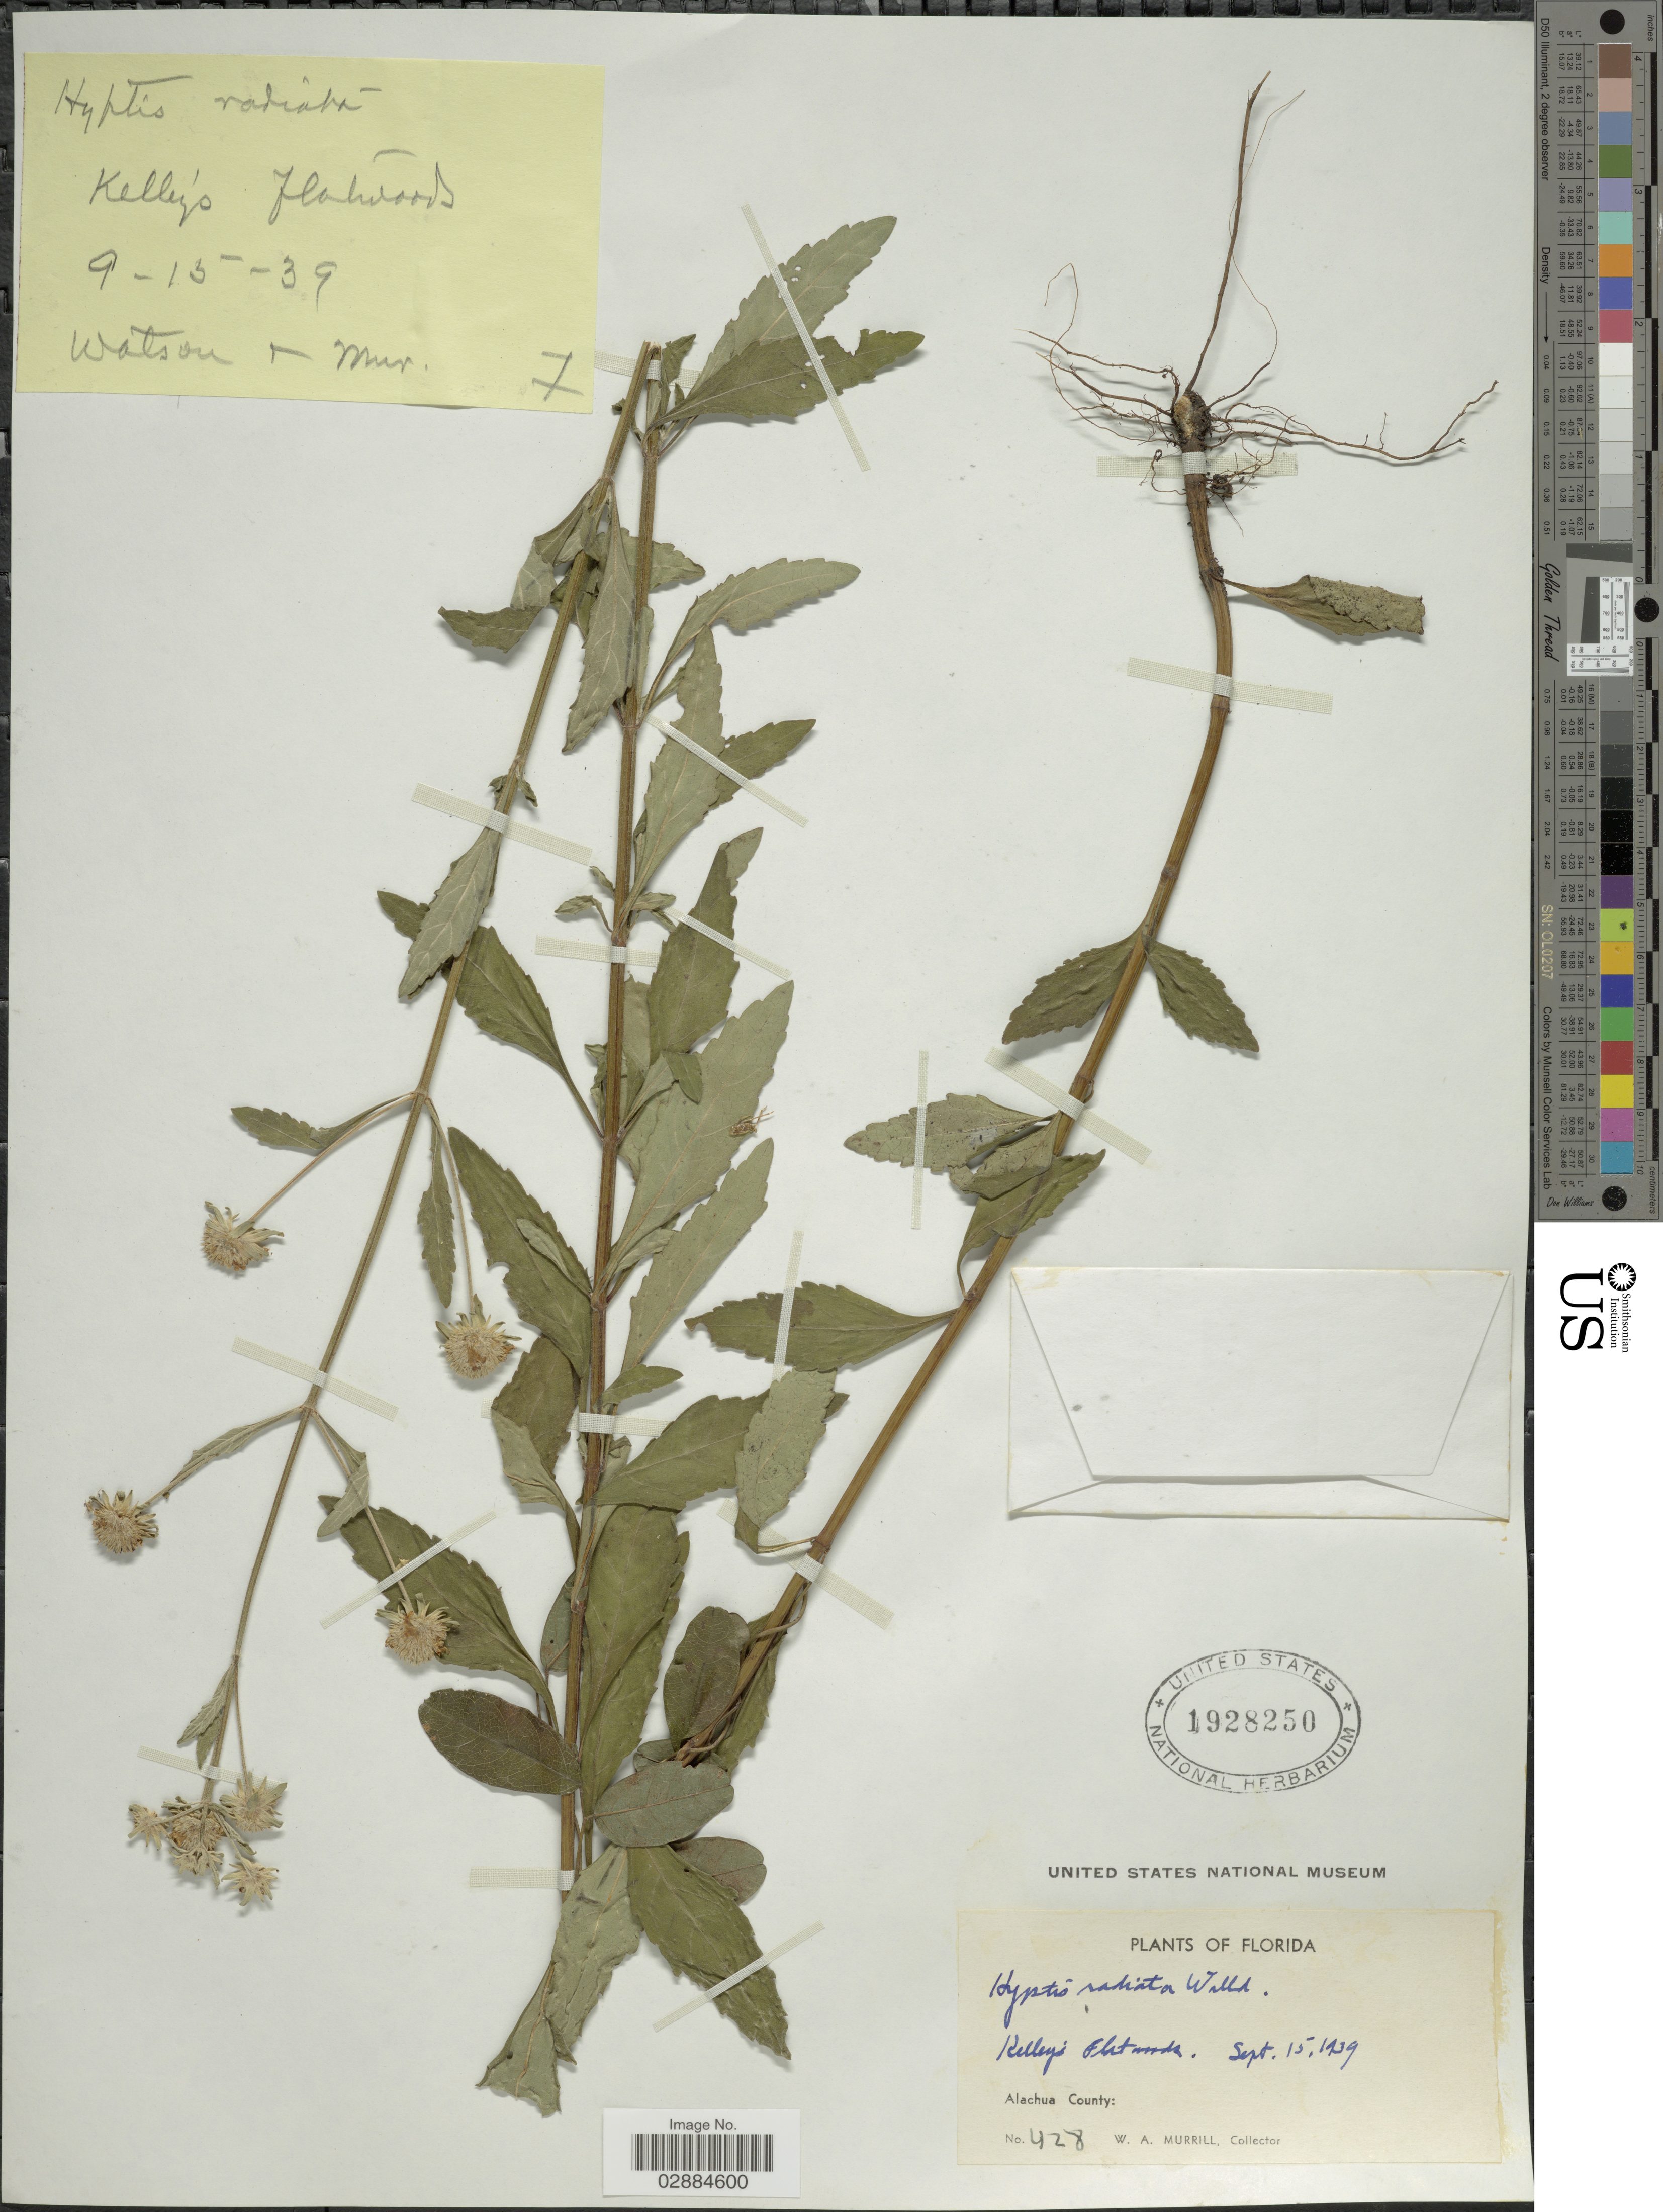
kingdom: Plantae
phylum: Tracheophyta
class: Magnoliopsida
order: Lamiales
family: Lamiaceae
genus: Hyptis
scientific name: Hyptis radiata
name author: Kunth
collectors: W. A. Murrill & -- Watson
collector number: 428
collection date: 1939-09-15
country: United States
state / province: Florida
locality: Alachua County, Kelley's Flatwood's.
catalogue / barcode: US 1928250